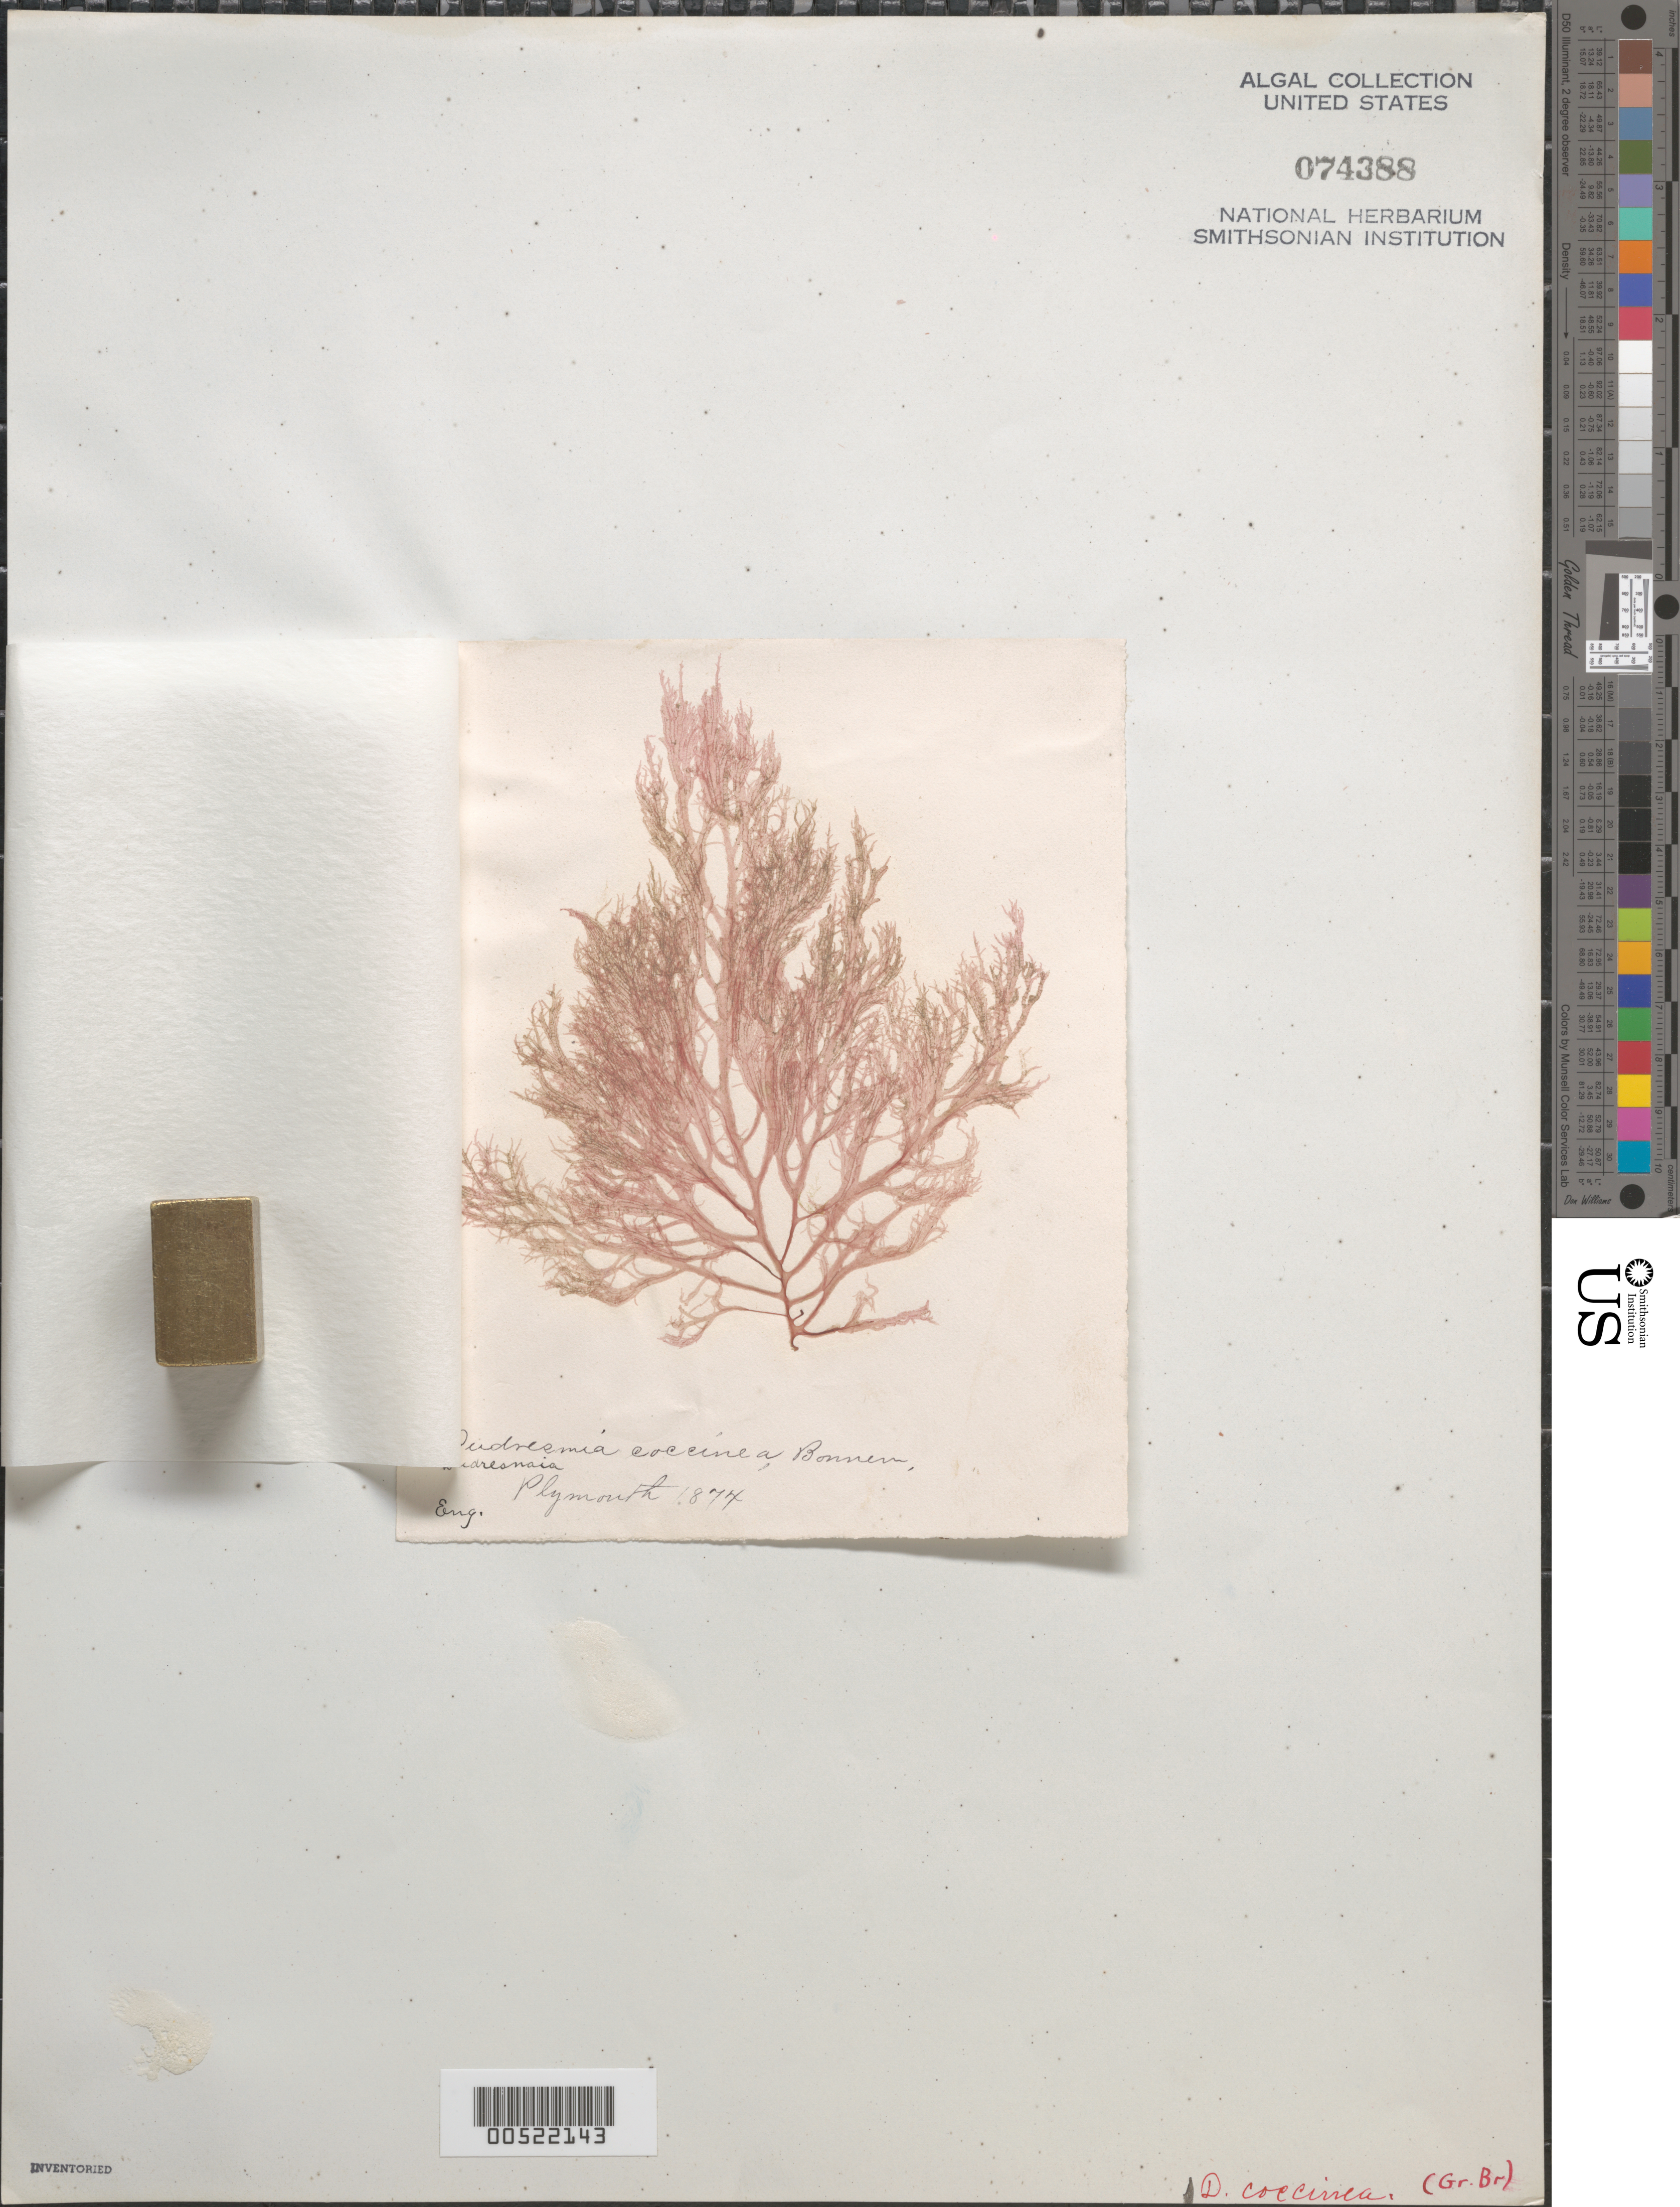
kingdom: Plantae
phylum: Rhodophyta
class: Florideophyceae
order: Gigartinales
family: Dumontiaceae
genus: Dudresnaya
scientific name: Dudresnaya verticillata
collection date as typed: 1874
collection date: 1874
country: United Kingdom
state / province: England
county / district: Devon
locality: Plymouth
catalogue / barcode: US 74388